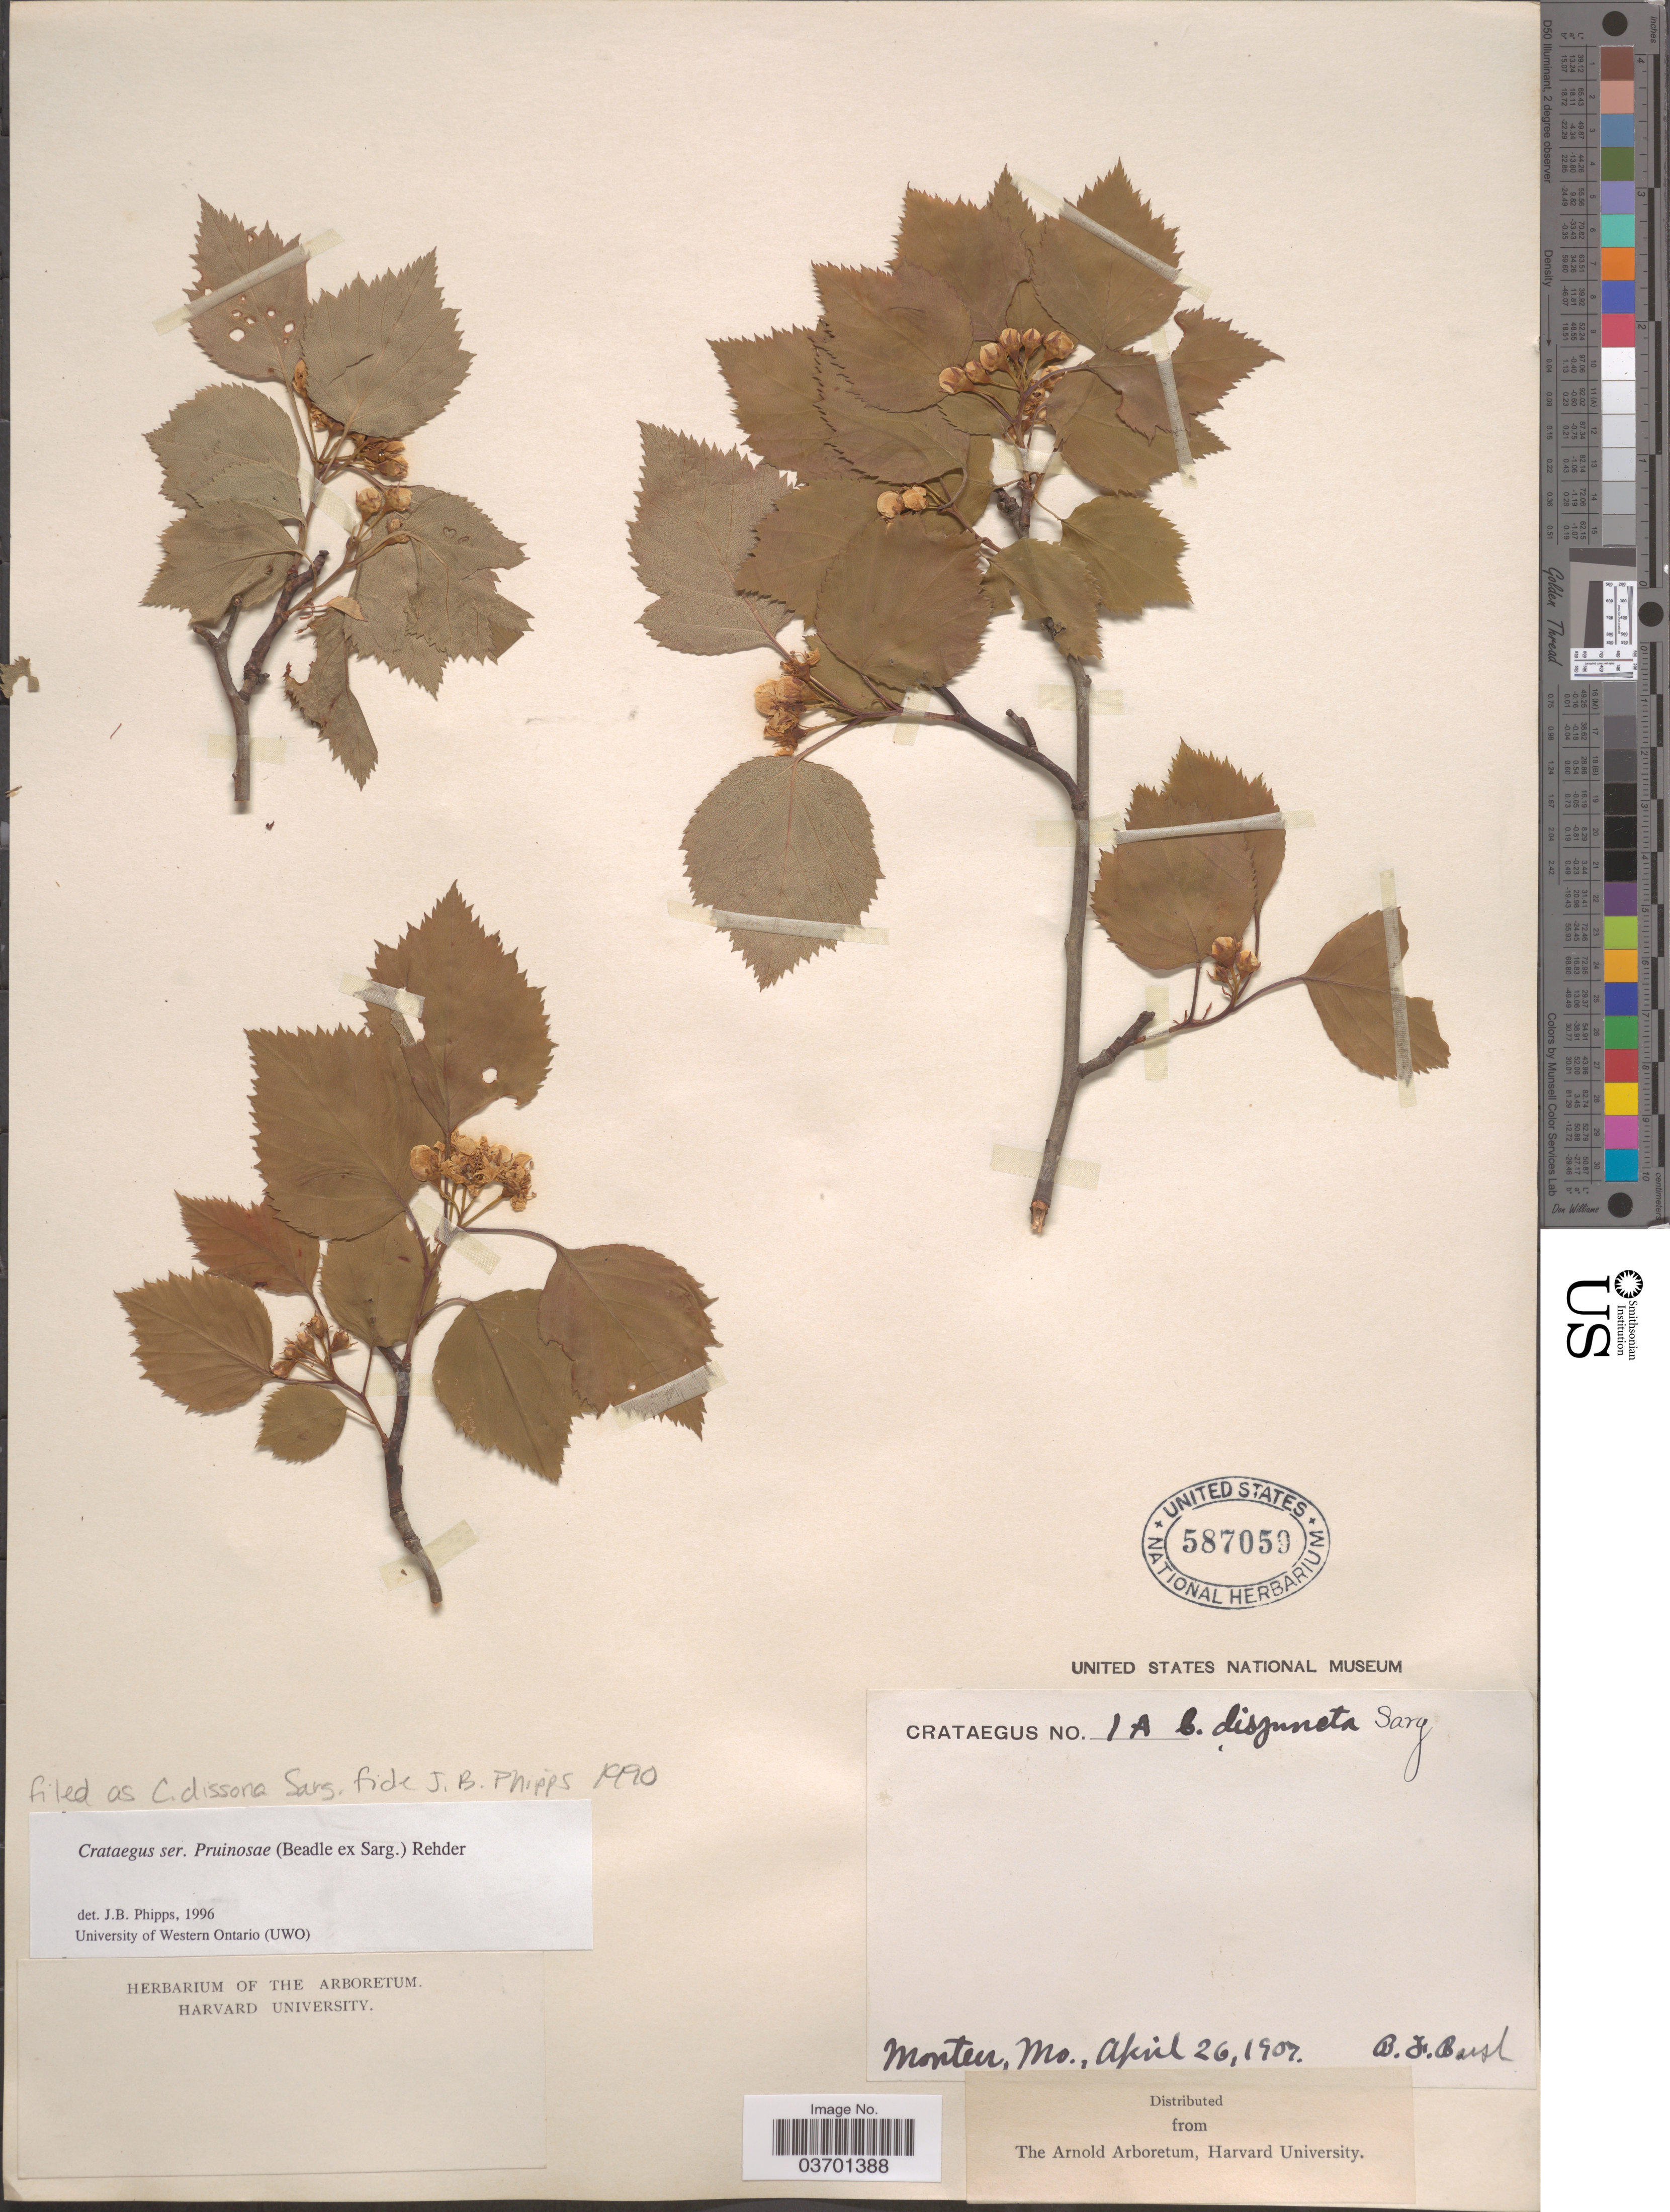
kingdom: Plantae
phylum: Tracheophyta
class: Magnoliopsida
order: Rosales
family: Rosaceae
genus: Crataegus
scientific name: Crataegus pruinosa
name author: (H.L. Wendl.) K. Koch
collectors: B. F. Bush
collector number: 1A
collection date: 1907-04-26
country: United States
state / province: Missouri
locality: Monteer.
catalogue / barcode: US 587059